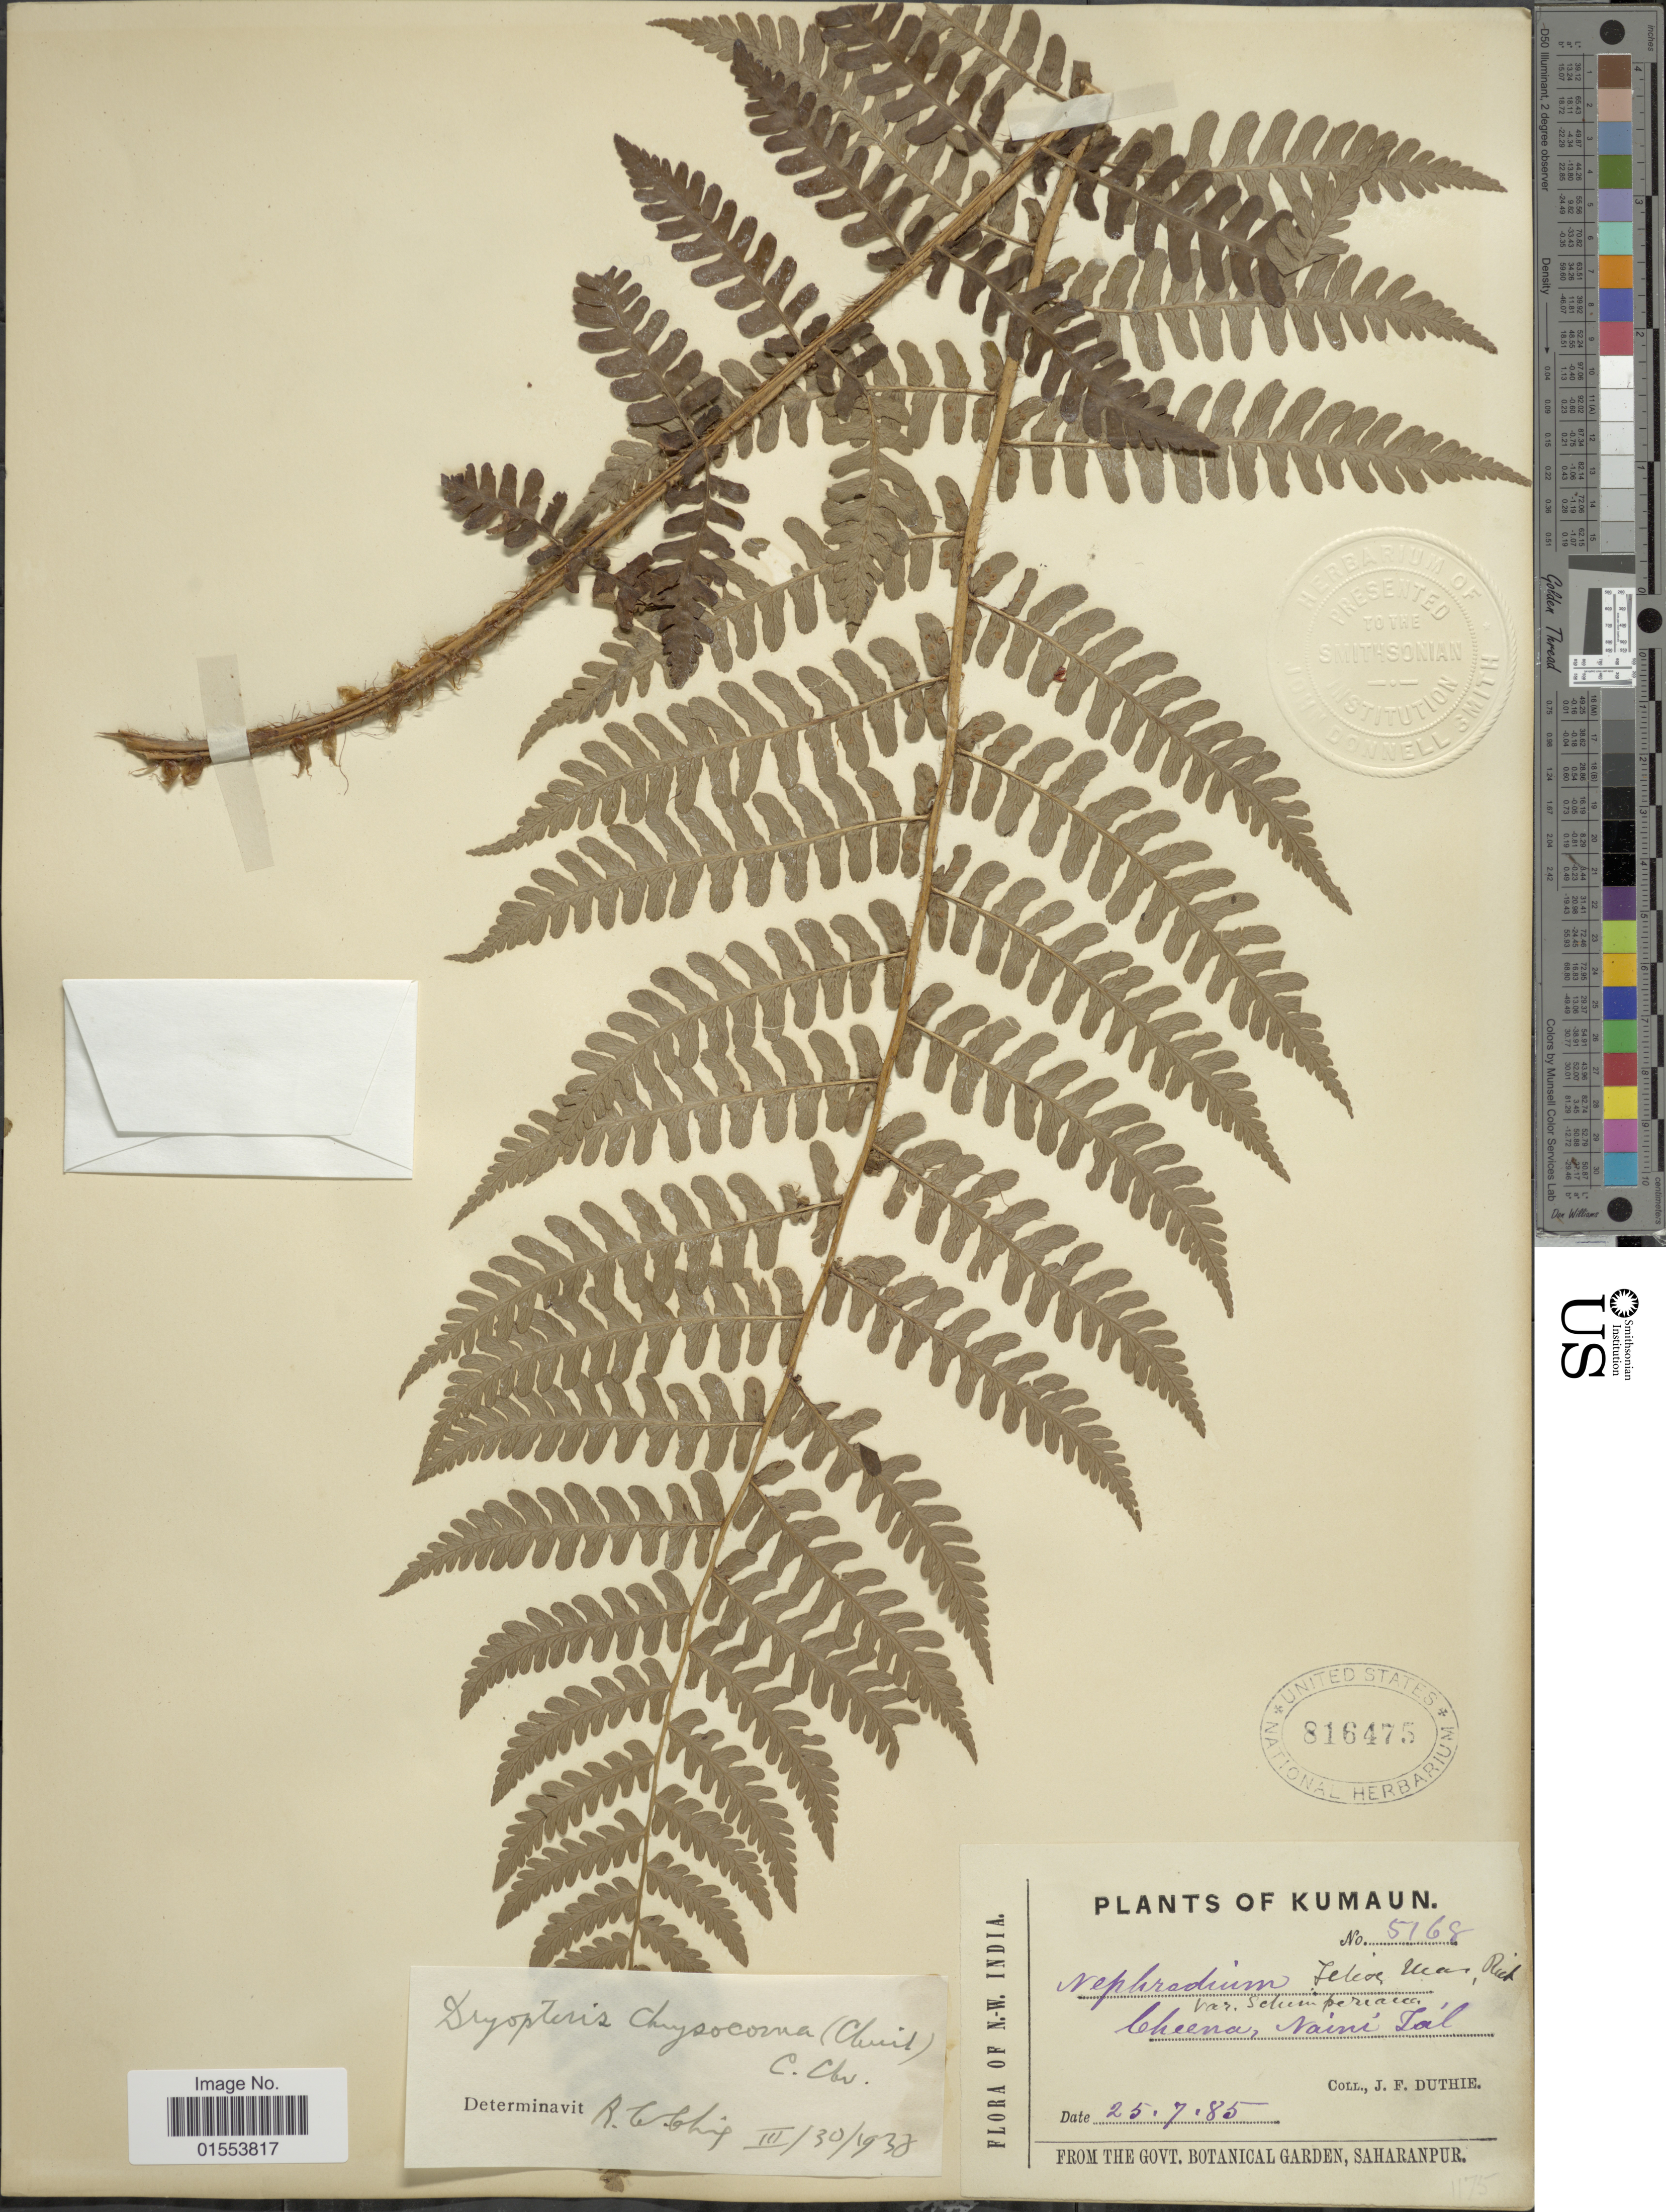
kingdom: Plantae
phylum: Tracheophyta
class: Polypodiopsida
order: Polypodiales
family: Dryopteridaceae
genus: Dryopteris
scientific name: Dryopteris chrysocoma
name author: (Christ) C. Chr.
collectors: J. F. Duthie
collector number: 5168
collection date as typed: Transcribed d/m/y: 25/7/85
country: India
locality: Kumaun. N.W. India.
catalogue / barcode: US 816475